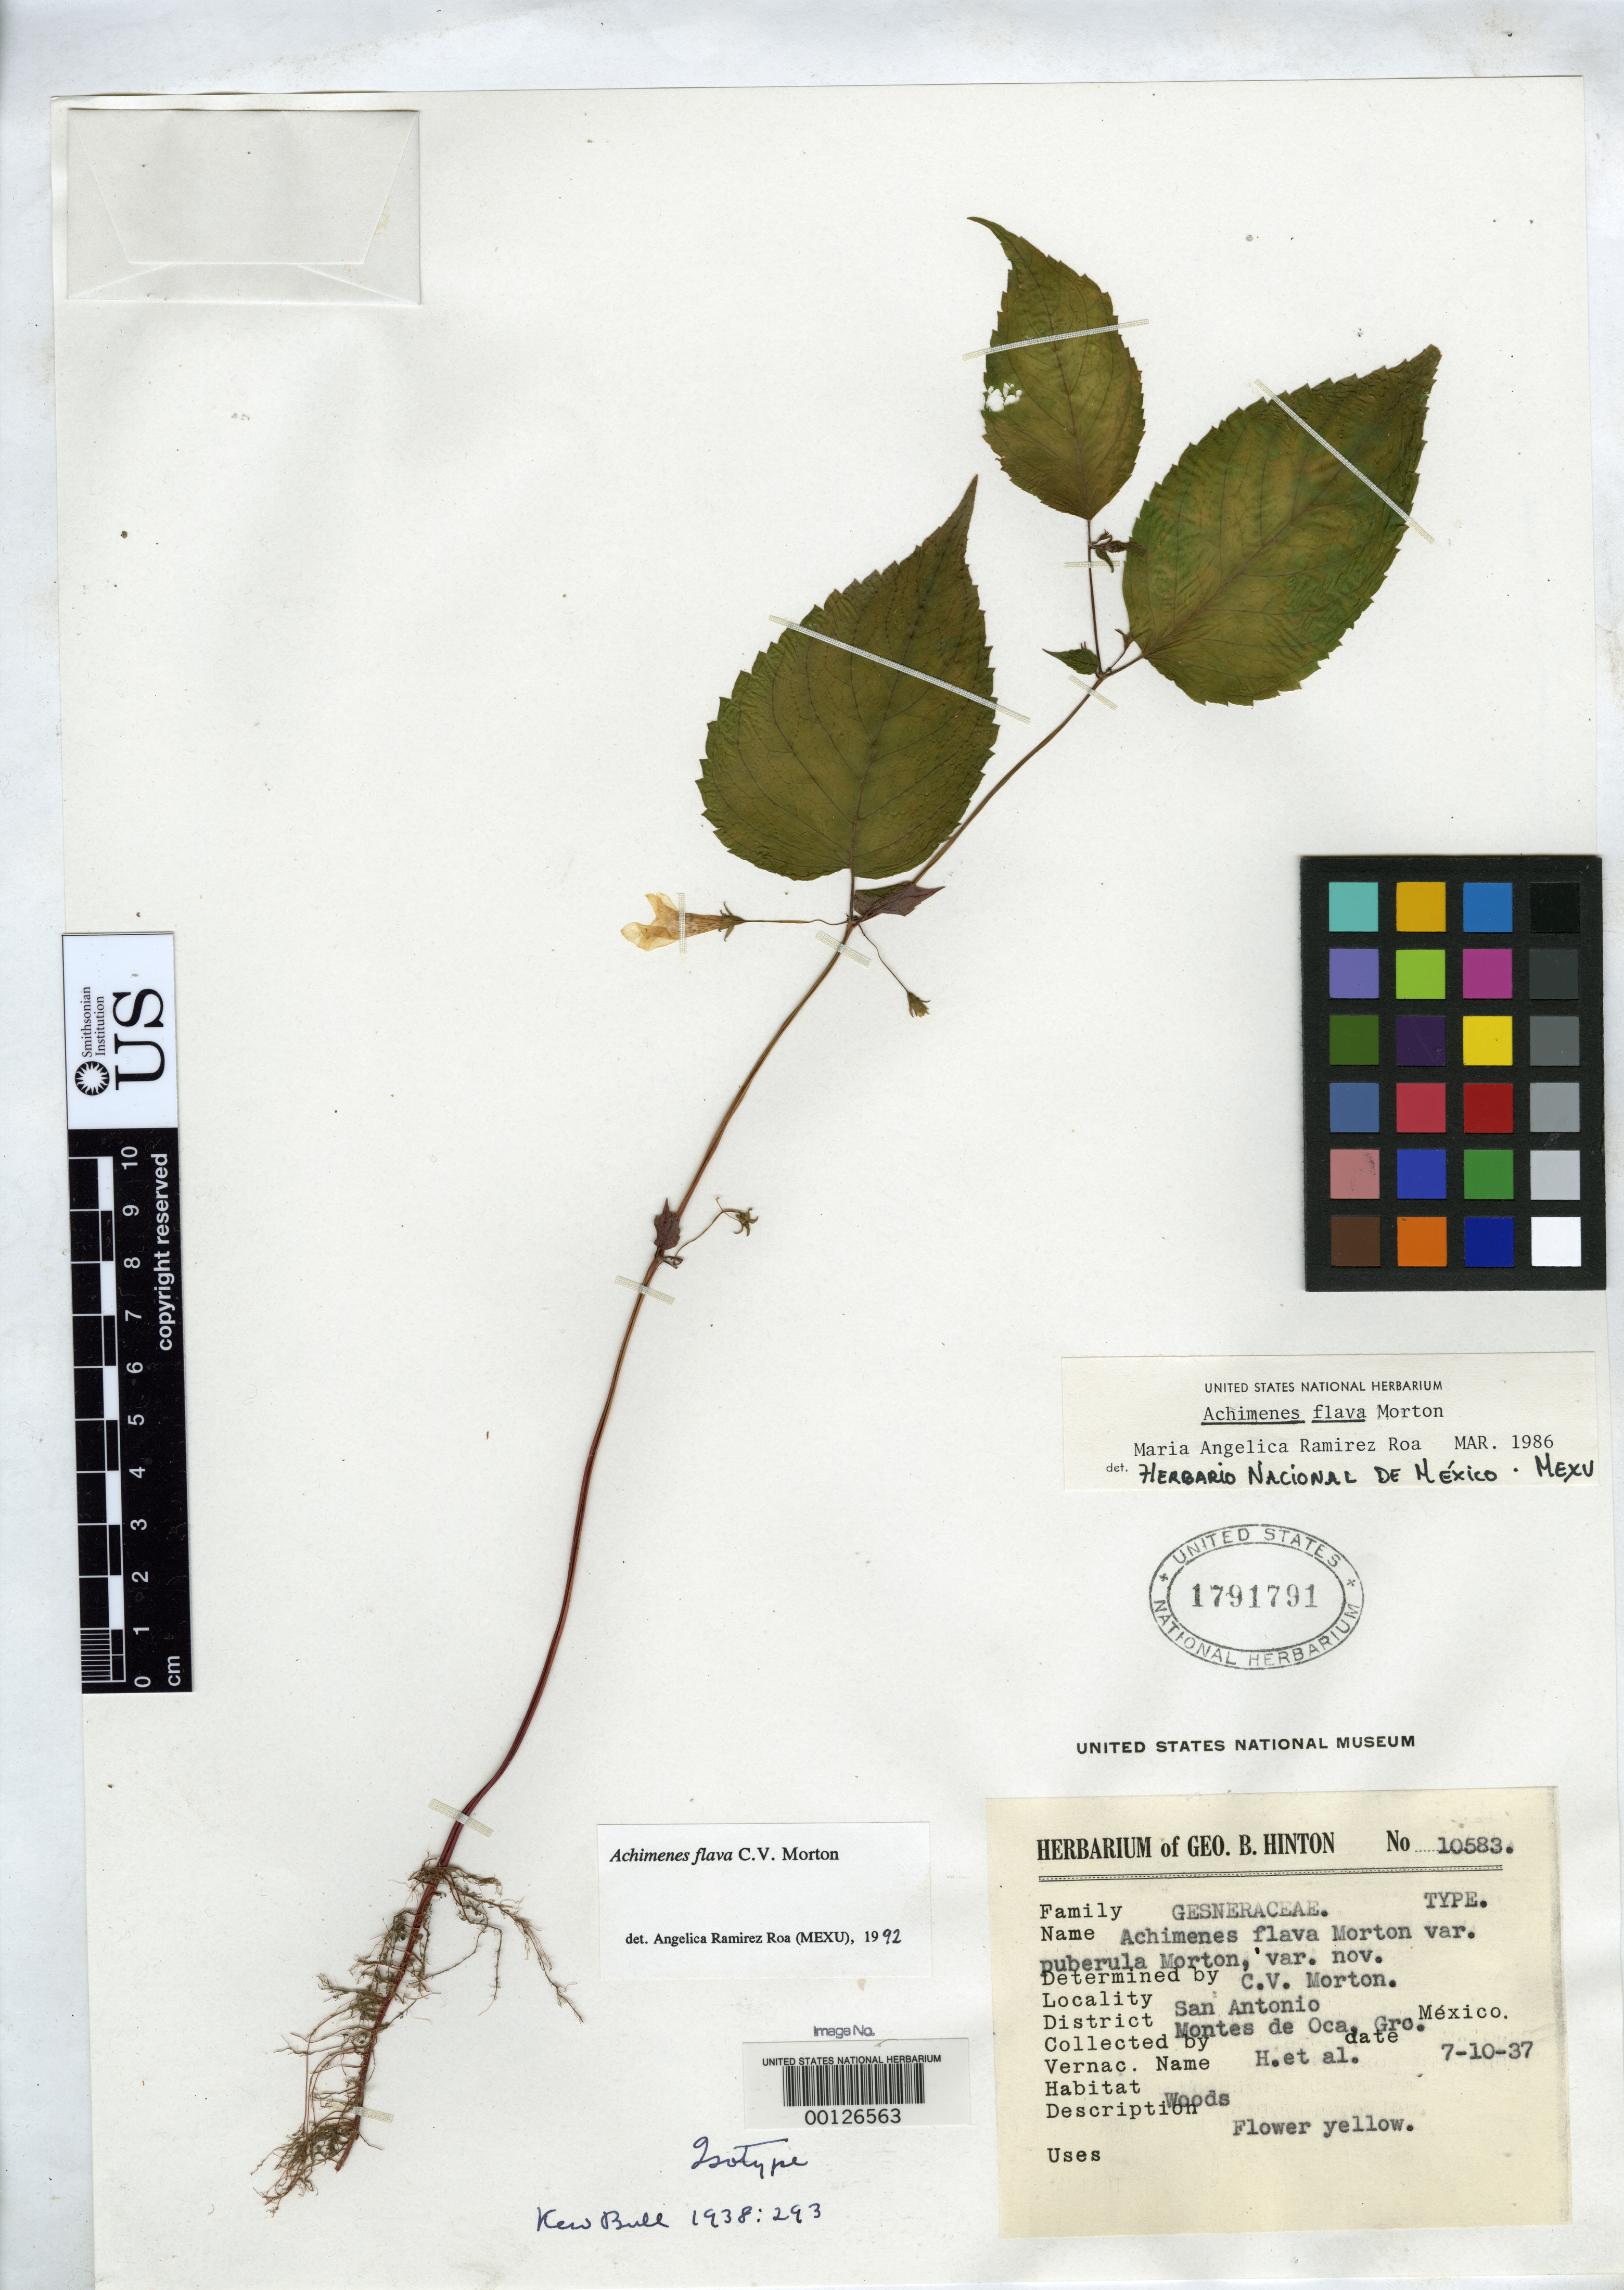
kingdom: Plantae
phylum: Tracheophyta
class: Magnoliopsida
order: Lamiales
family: Gesneriaceae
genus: Achimenes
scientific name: Achimenes flava var. puberula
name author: C.V. Morton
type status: Isotype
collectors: G. B. Hinton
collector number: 10583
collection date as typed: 10 Jul 1937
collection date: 1937-07-10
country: Mexico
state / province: Guerrero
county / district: Montes de Oca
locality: San Antonio.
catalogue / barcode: US 1791791